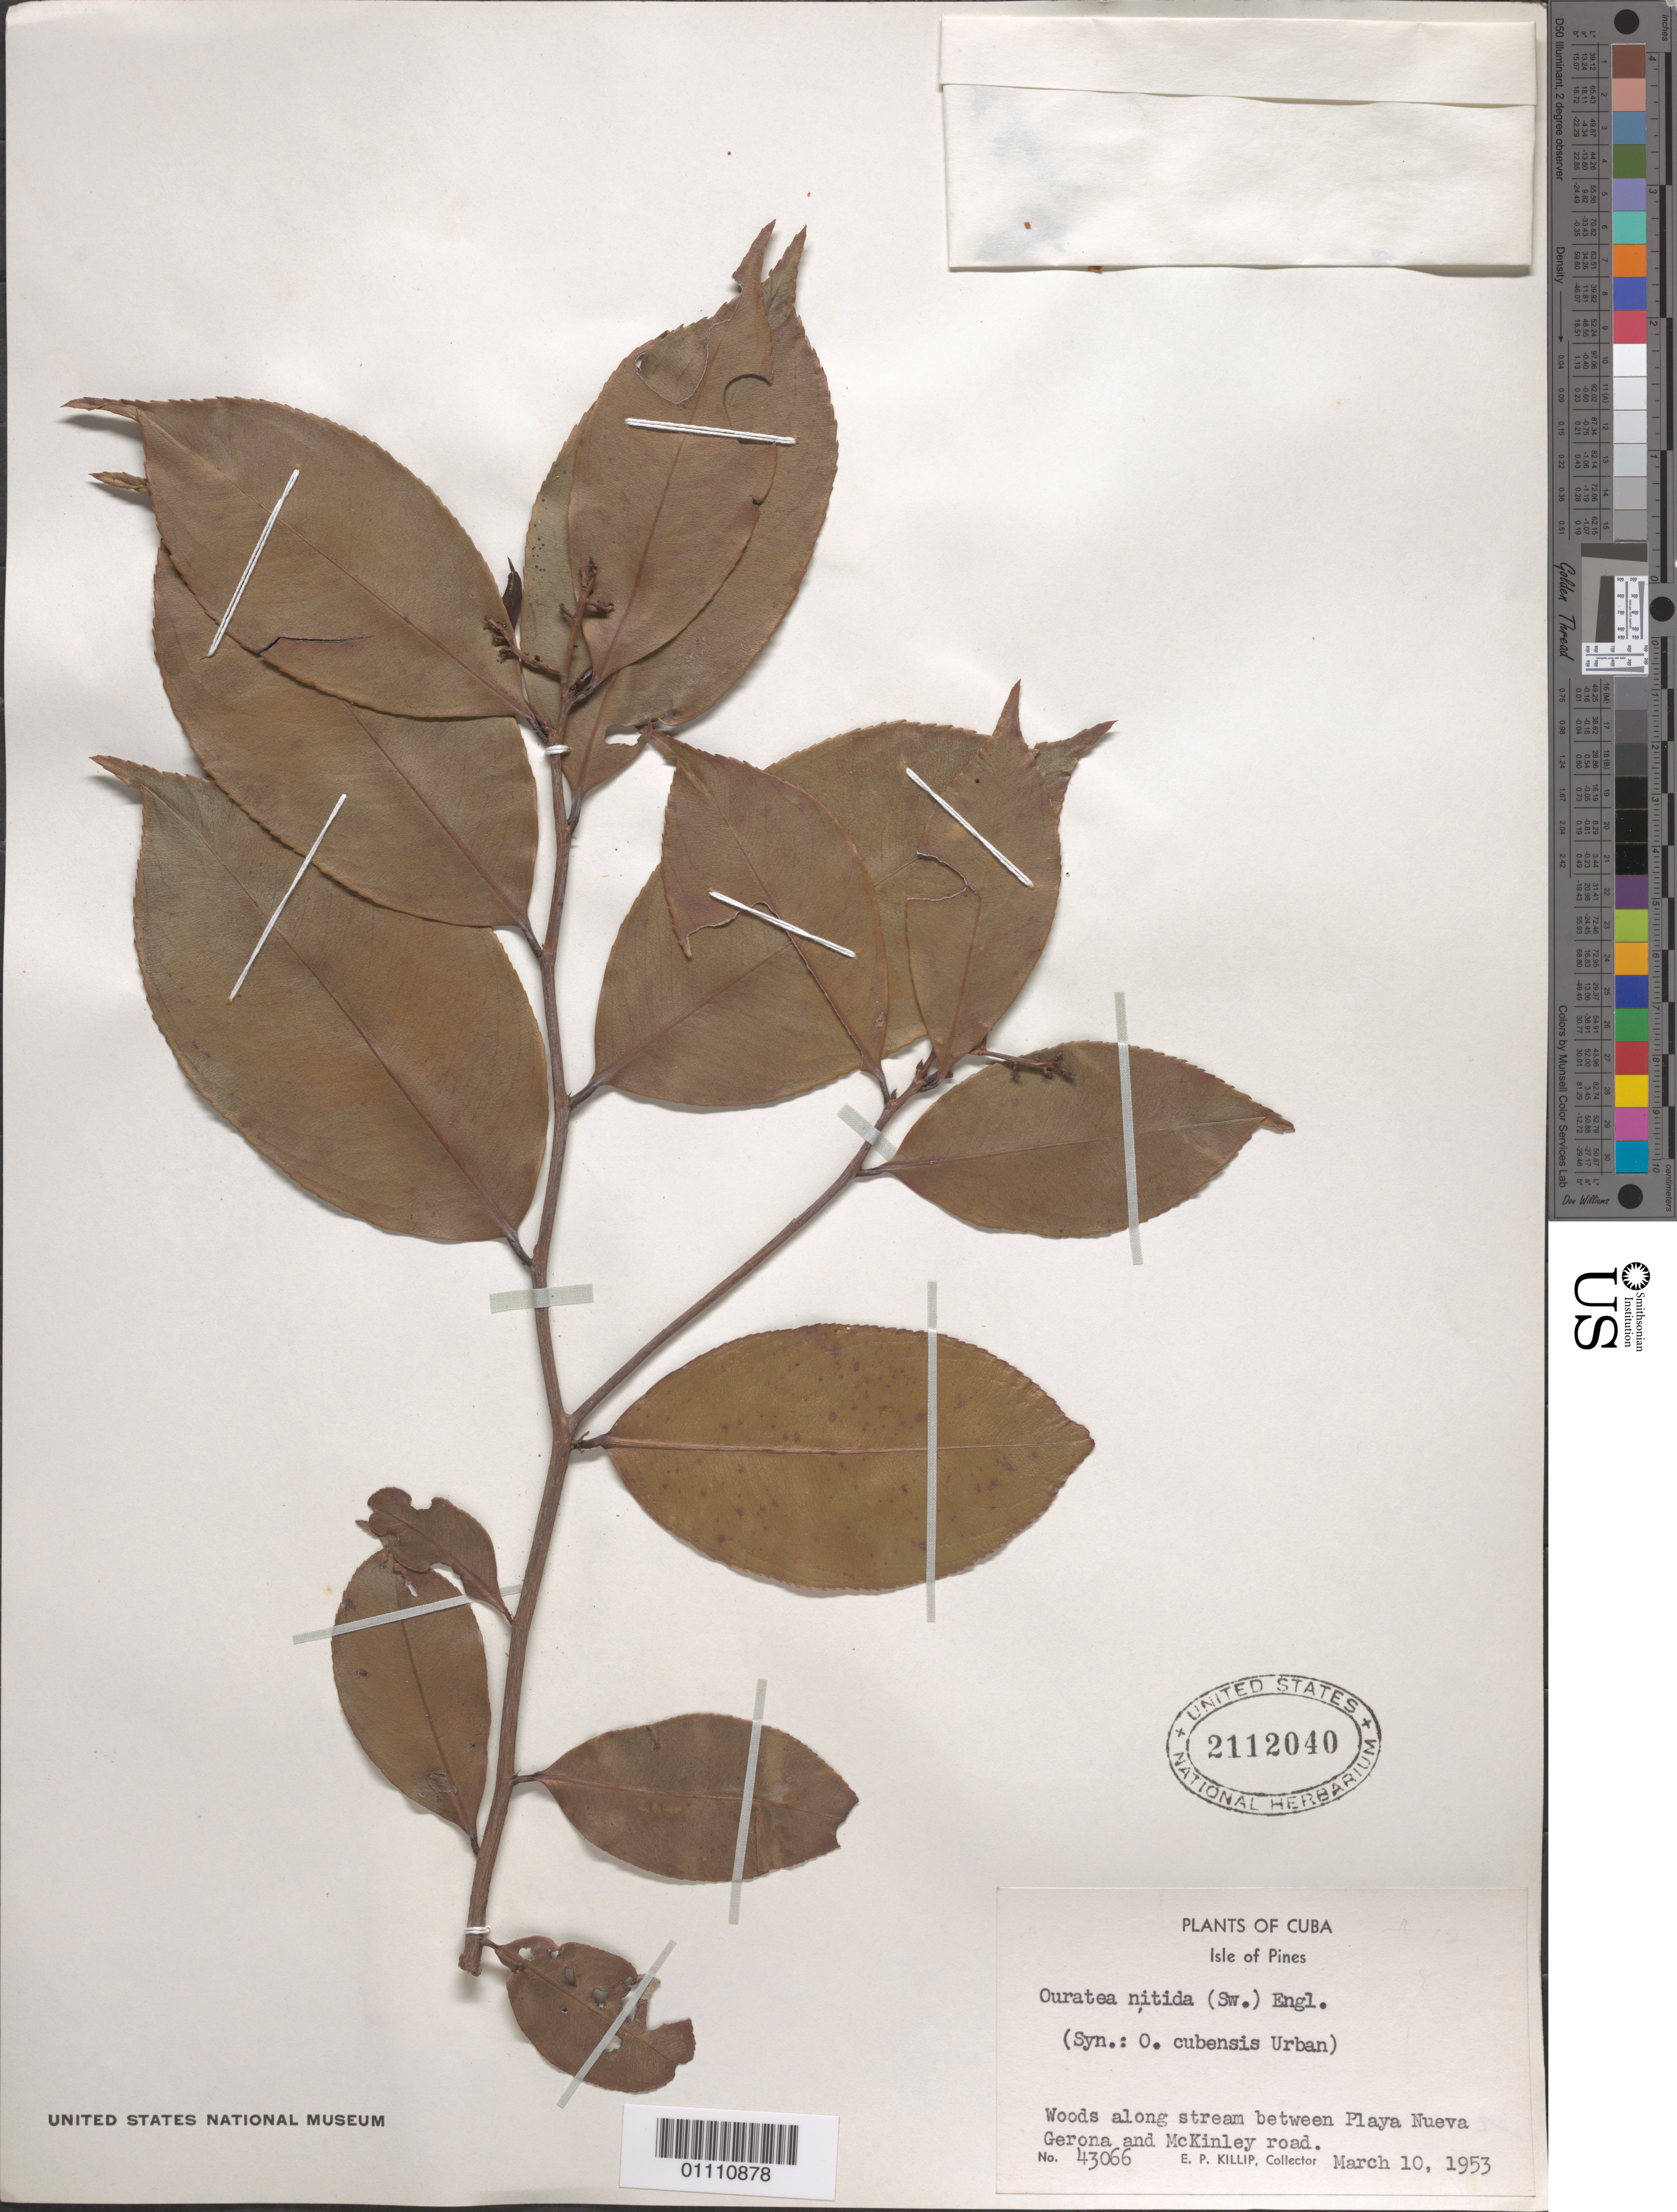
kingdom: Plantae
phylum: Tracheophyta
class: Magnoliopsida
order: Malpighiales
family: Ochnaceae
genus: Ouratea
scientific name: Ouratea nitida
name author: (Sw.) Engl.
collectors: E. P. Killip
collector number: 43066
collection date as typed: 10 Mar 1953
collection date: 1953-03-10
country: Cuba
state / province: Isla de La Juventud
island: Isla de la Juventud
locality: Isle of Pines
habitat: in woods along stream between Playa Nueva Gerona and McKinley road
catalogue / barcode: US 2112040